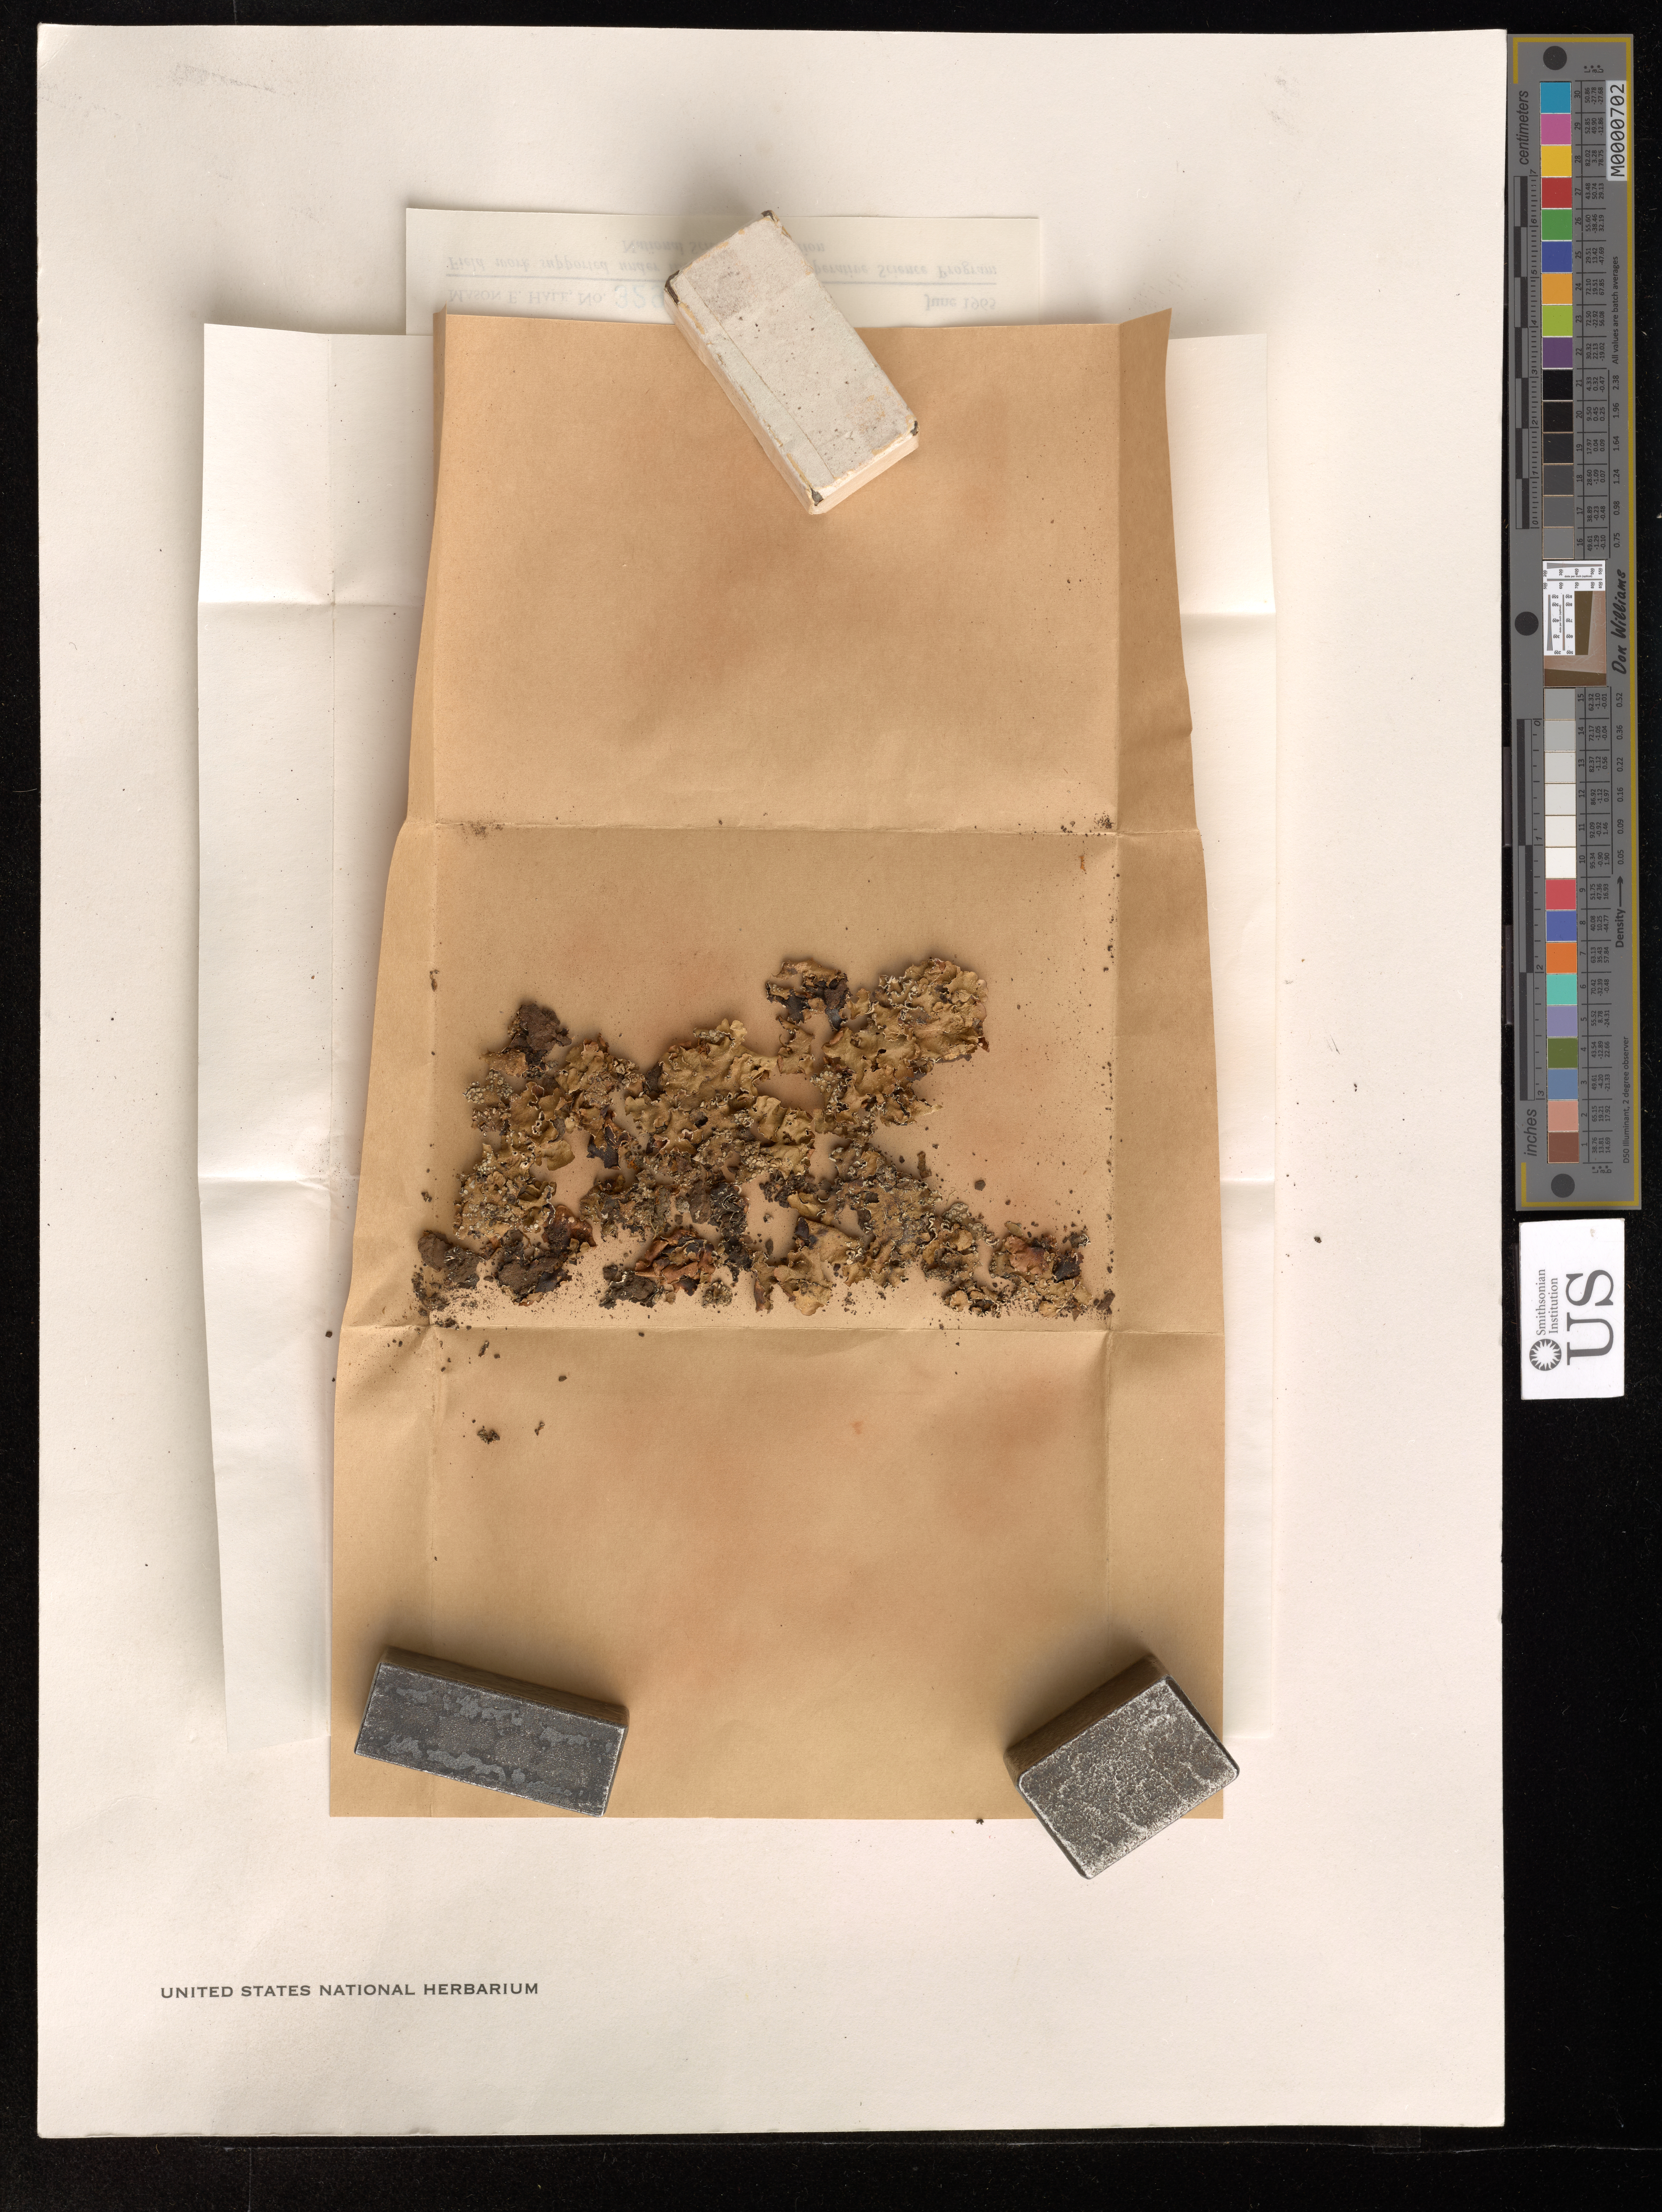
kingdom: Fungi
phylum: Ascomycota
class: Lecanoromycetes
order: Lecanorales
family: Parmeliaceae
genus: Parmelia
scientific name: Parmelia flaventior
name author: Stirt.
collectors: M. Hale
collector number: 32925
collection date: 1965-06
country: United States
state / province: Hawaii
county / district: Kauai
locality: The Hawaiian Islands. Saddle Road from Pohakuloa to Waimea.